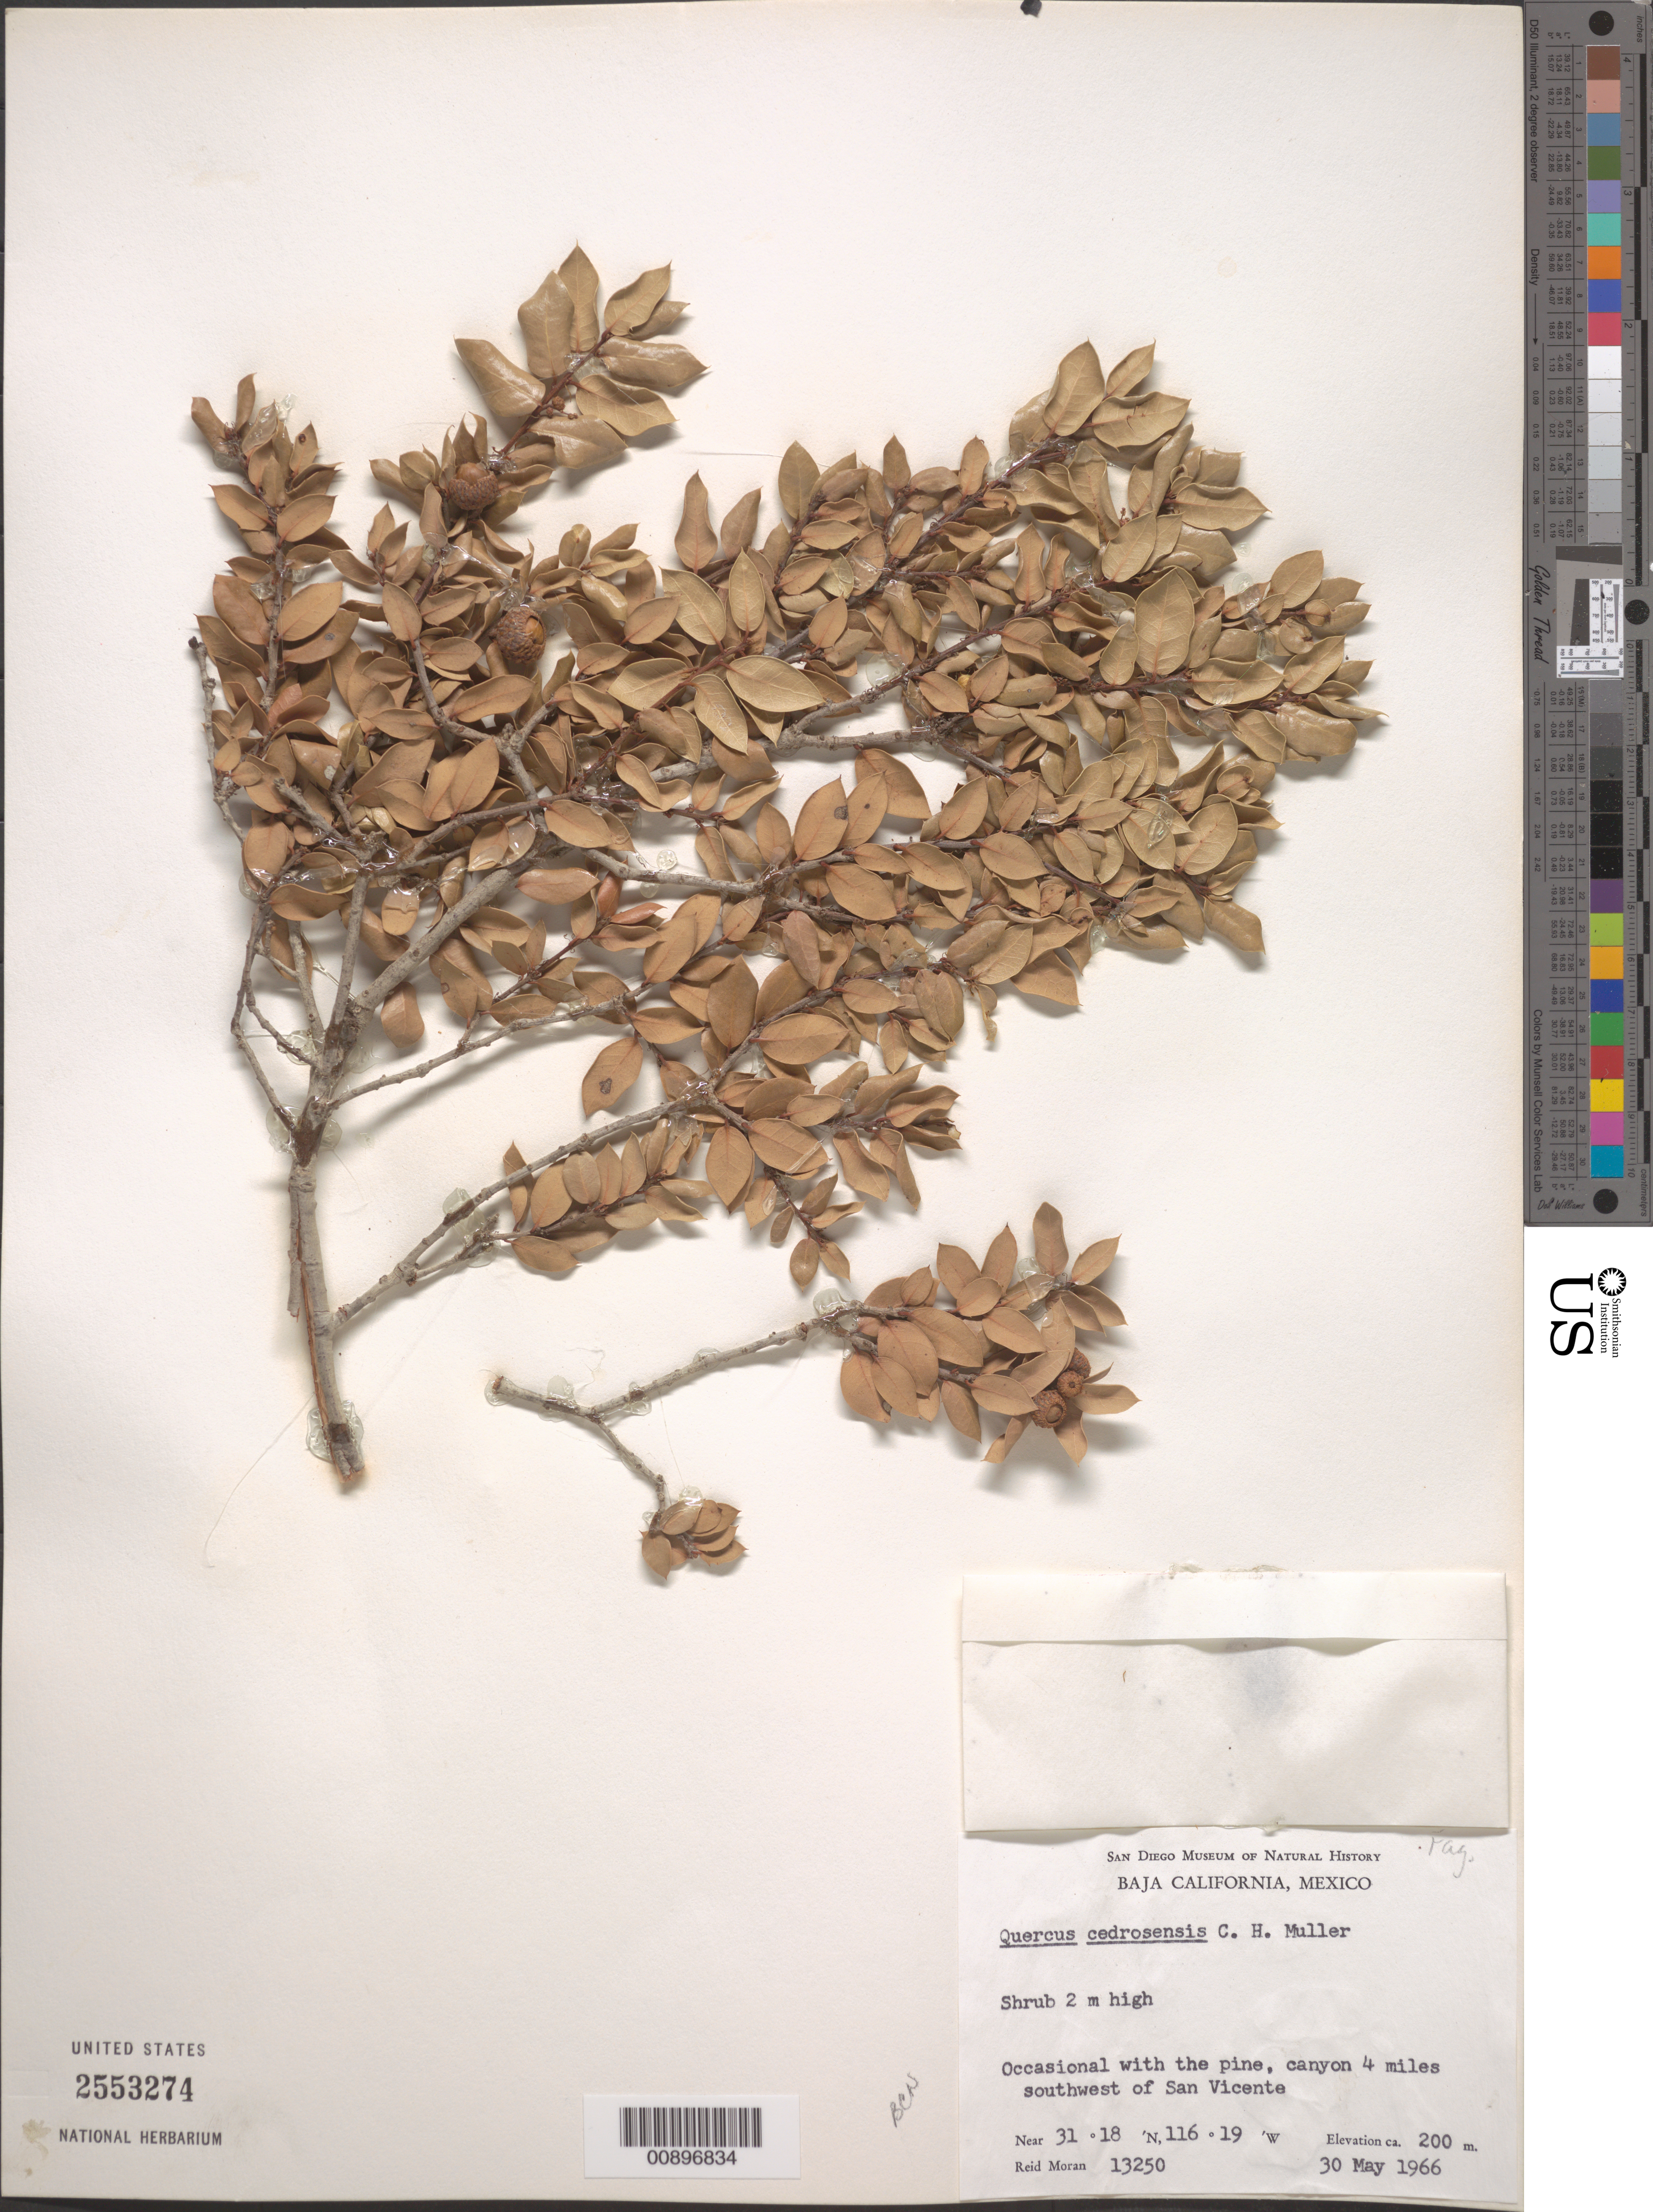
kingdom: Plantae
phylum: Tracheophyta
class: Magnoliopsida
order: Fagales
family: Fagaceae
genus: Quercus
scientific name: Quercus cedrosensis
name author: C.H. Mull.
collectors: R. V. Moran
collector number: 13250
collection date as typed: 30 May 1966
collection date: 1966-05-30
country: Mexico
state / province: Baja California Norte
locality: Canyon 4 miles southwest of San Vicente.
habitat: Occasional with the pine, canyon.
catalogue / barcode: US 2553274